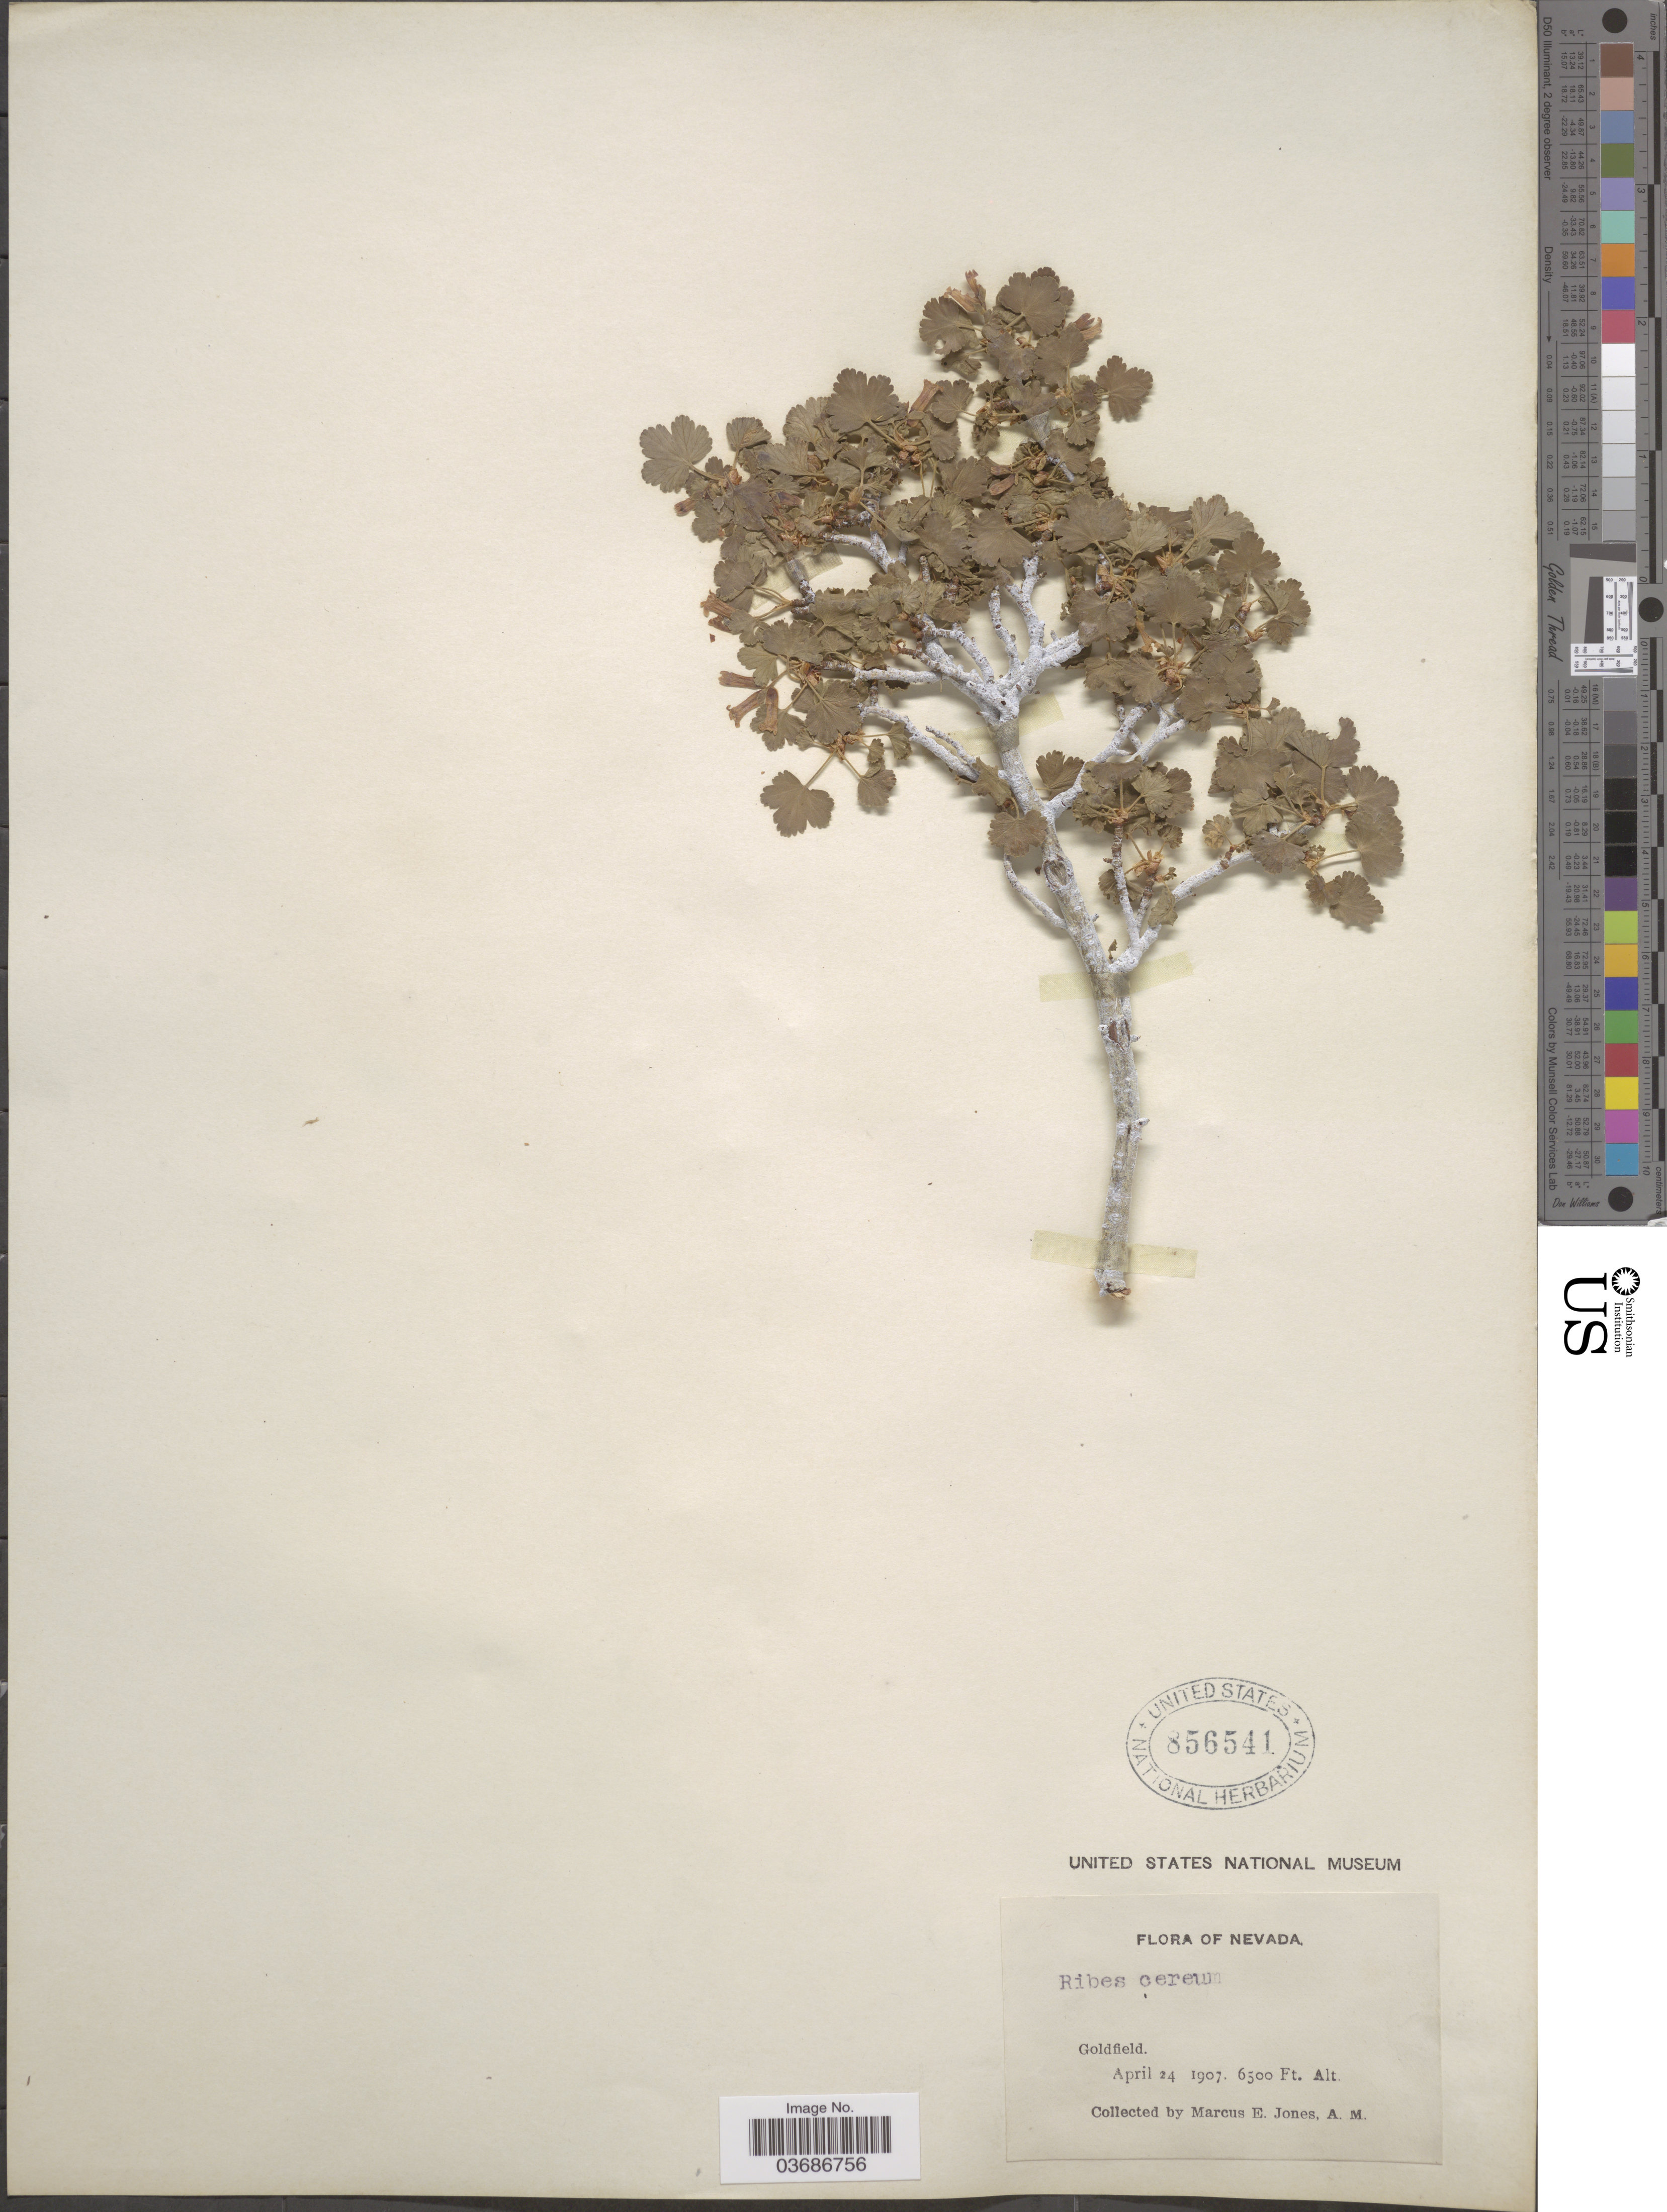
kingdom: Plantae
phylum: Tracheophyta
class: Magnoliopsida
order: Saxifragales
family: Grossulariaceae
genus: Ribes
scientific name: Ribes cereum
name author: Douglas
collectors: M. E. Jones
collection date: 1907-04-24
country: United States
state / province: Nevada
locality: Goldfield.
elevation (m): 1981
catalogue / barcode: US 856541